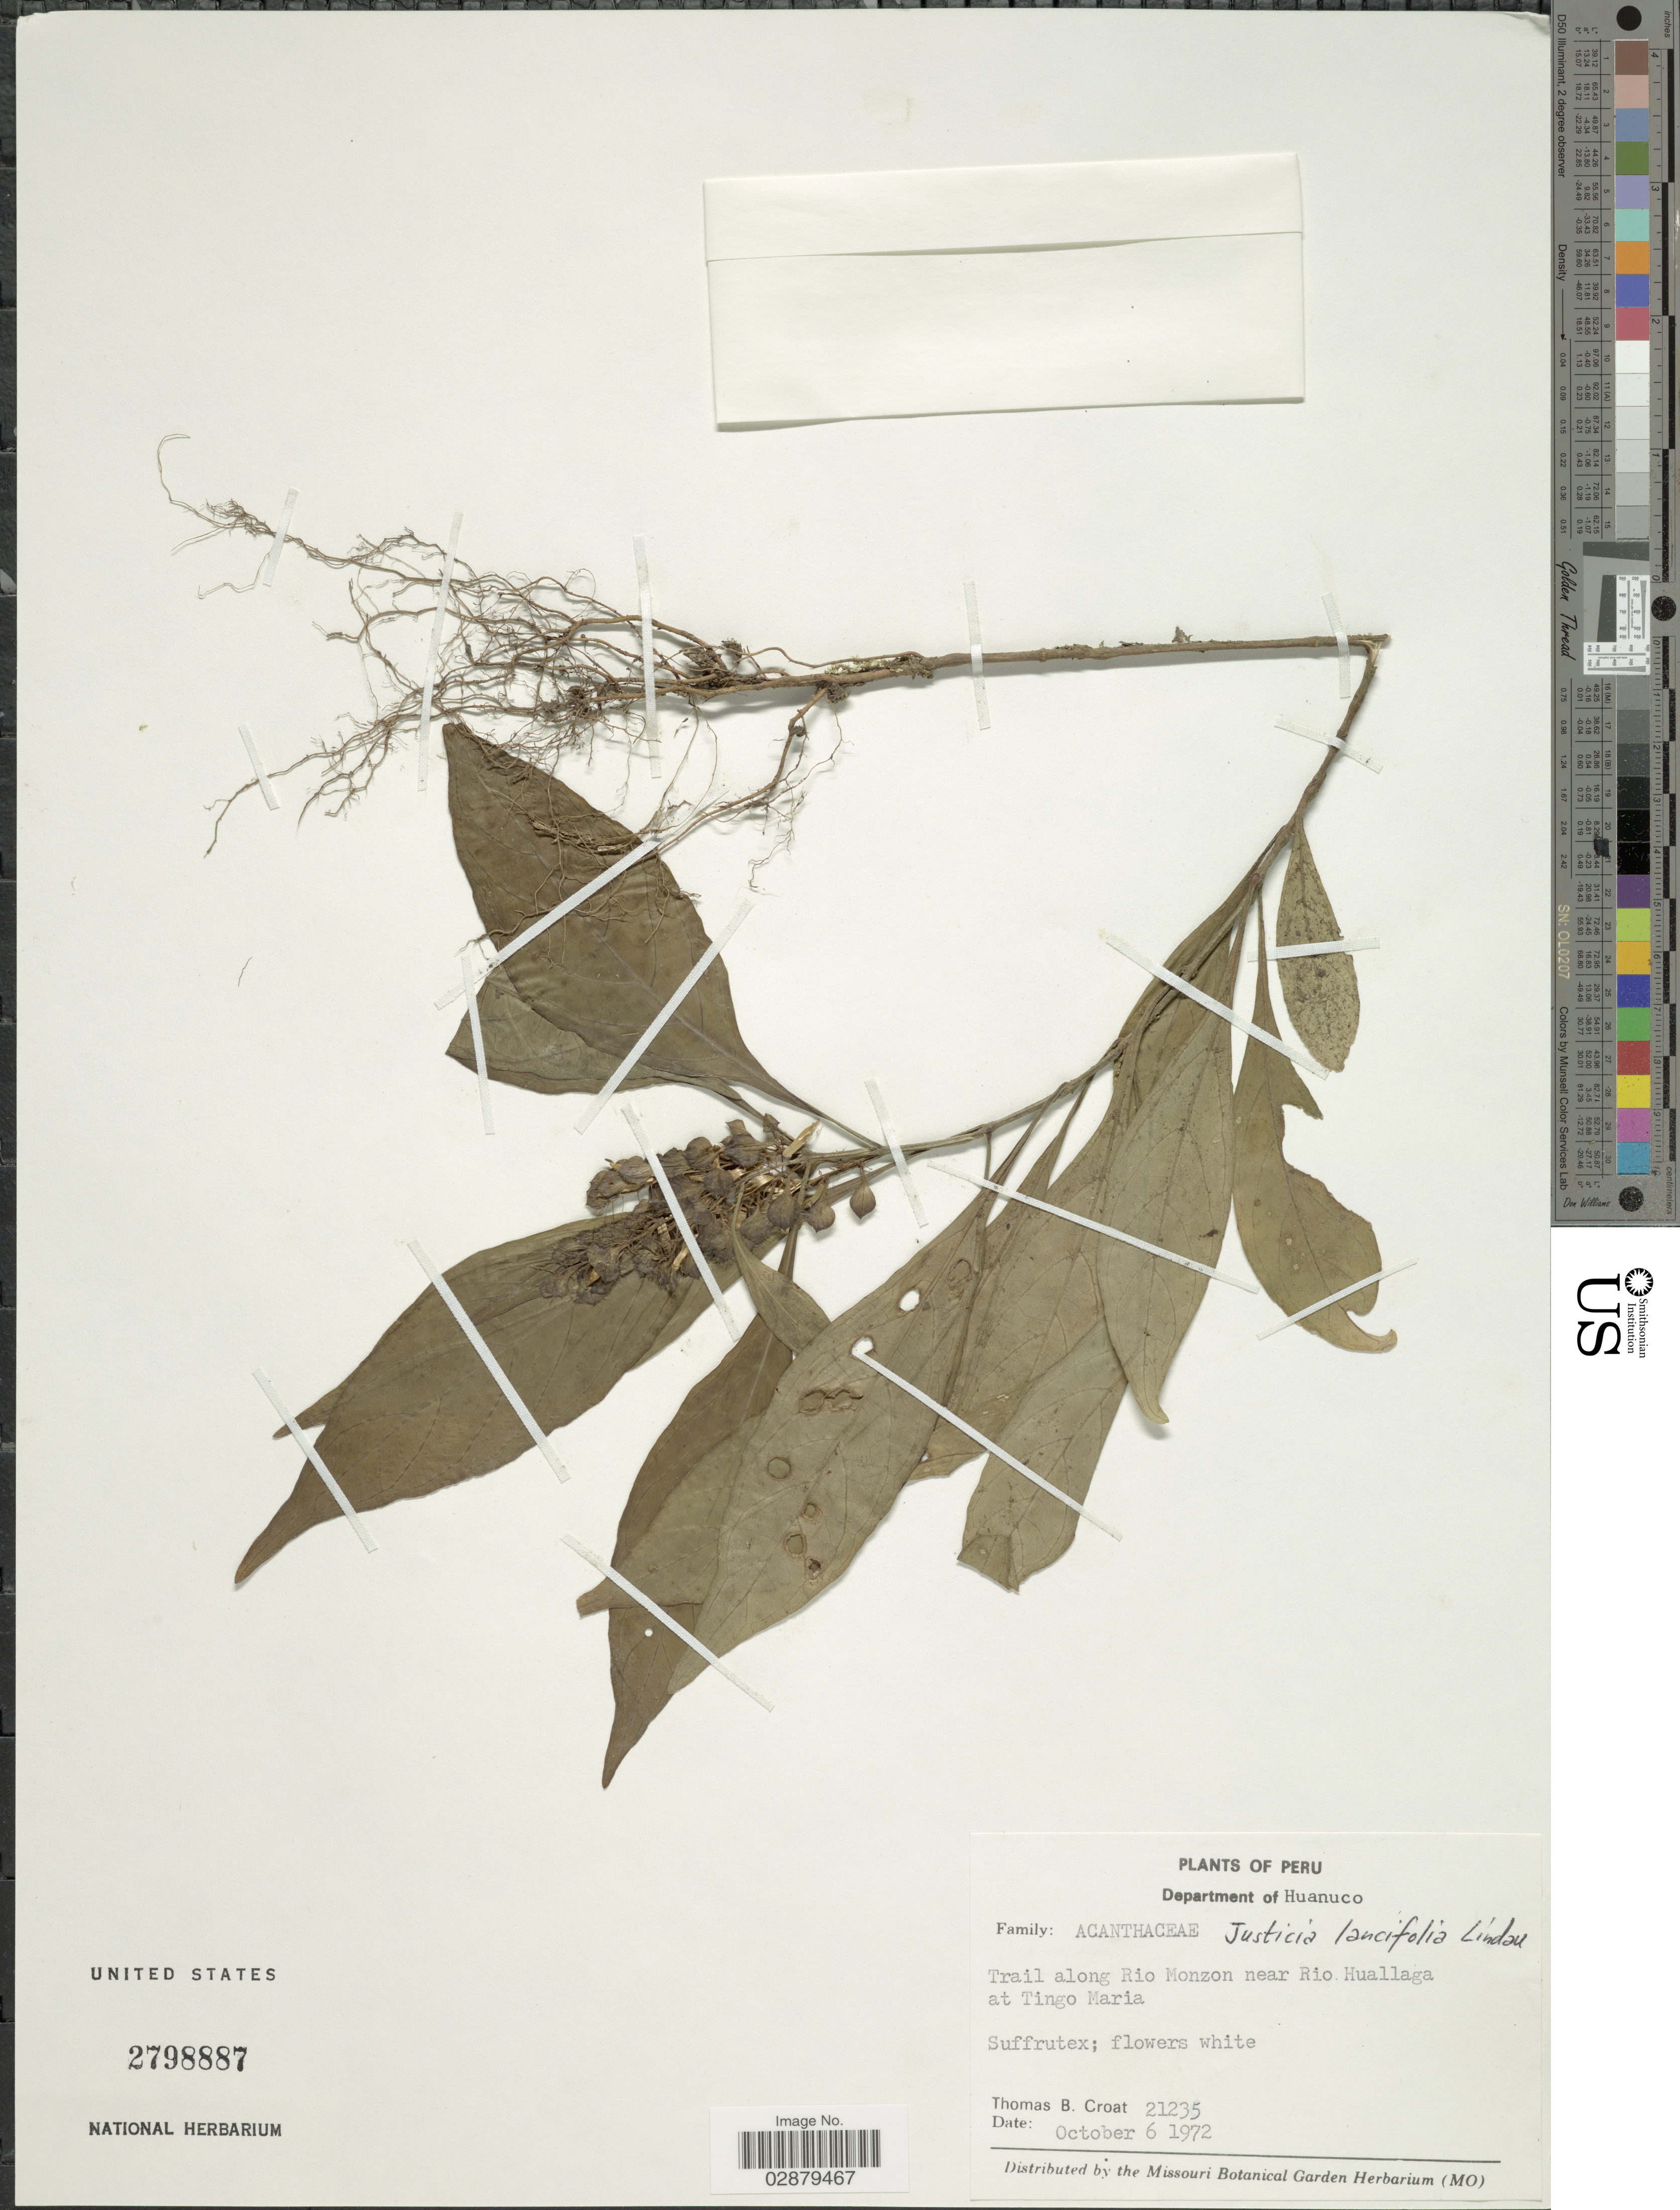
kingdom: Plantae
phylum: Tracheophyta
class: Magnoliopsida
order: Lamiales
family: Acanthaceae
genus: Justicia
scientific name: Justicia lancifolia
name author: (Nees) V.M. Badillo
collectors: T. B. Croat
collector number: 21235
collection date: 1972-10-06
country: Peru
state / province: Huánuco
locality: Department of Huanuco. Trail along Rio Monzon near Rio Huallaga at Tingo Maria.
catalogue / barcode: US 2798887